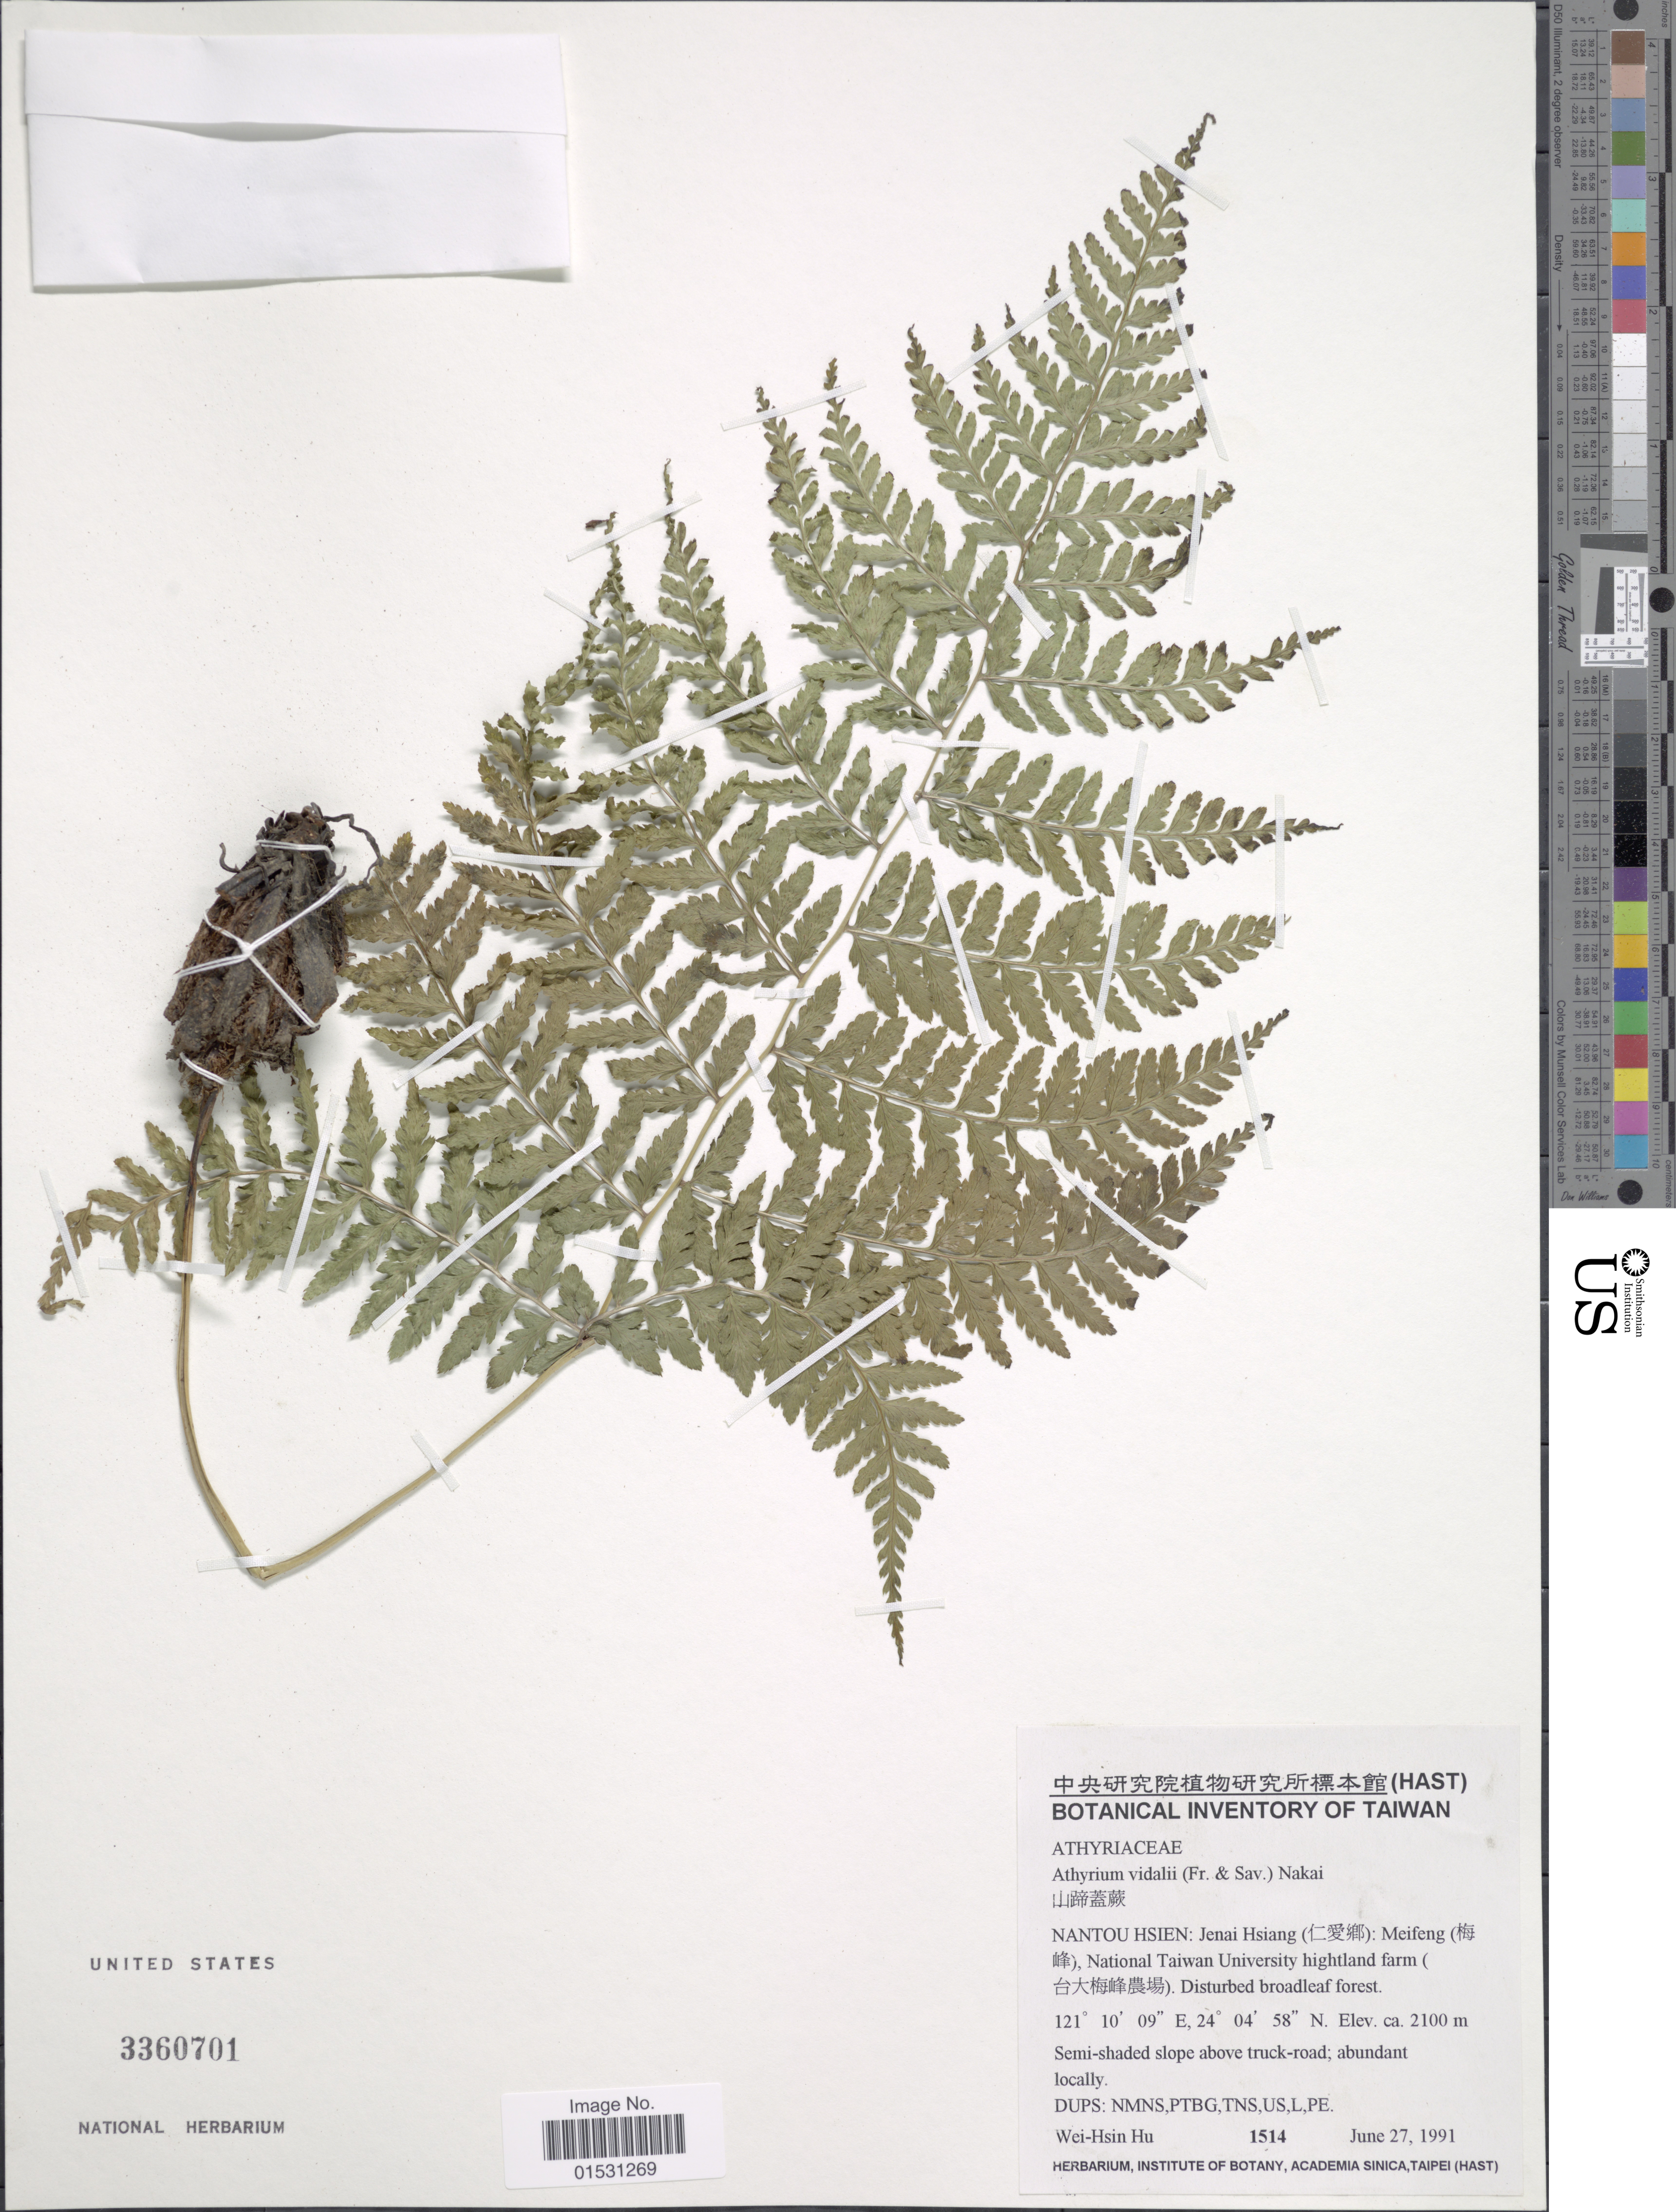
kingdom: Plantae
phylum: Tracheophyta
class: Polypodiopsida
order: Polypodiales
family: Athyriaceae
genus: Athyrium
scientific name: Athyrium vidalii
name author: (Franch. & Sav.) Nakai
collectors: W. H. Hu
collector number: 1514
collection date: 1991-06-27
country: Taiwan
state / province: Nantou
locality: Nantou Hsien: Jenai Hsiang: Meifeng, National Taiwan University hightland farm.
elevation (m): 2100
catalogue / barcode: US 3360701